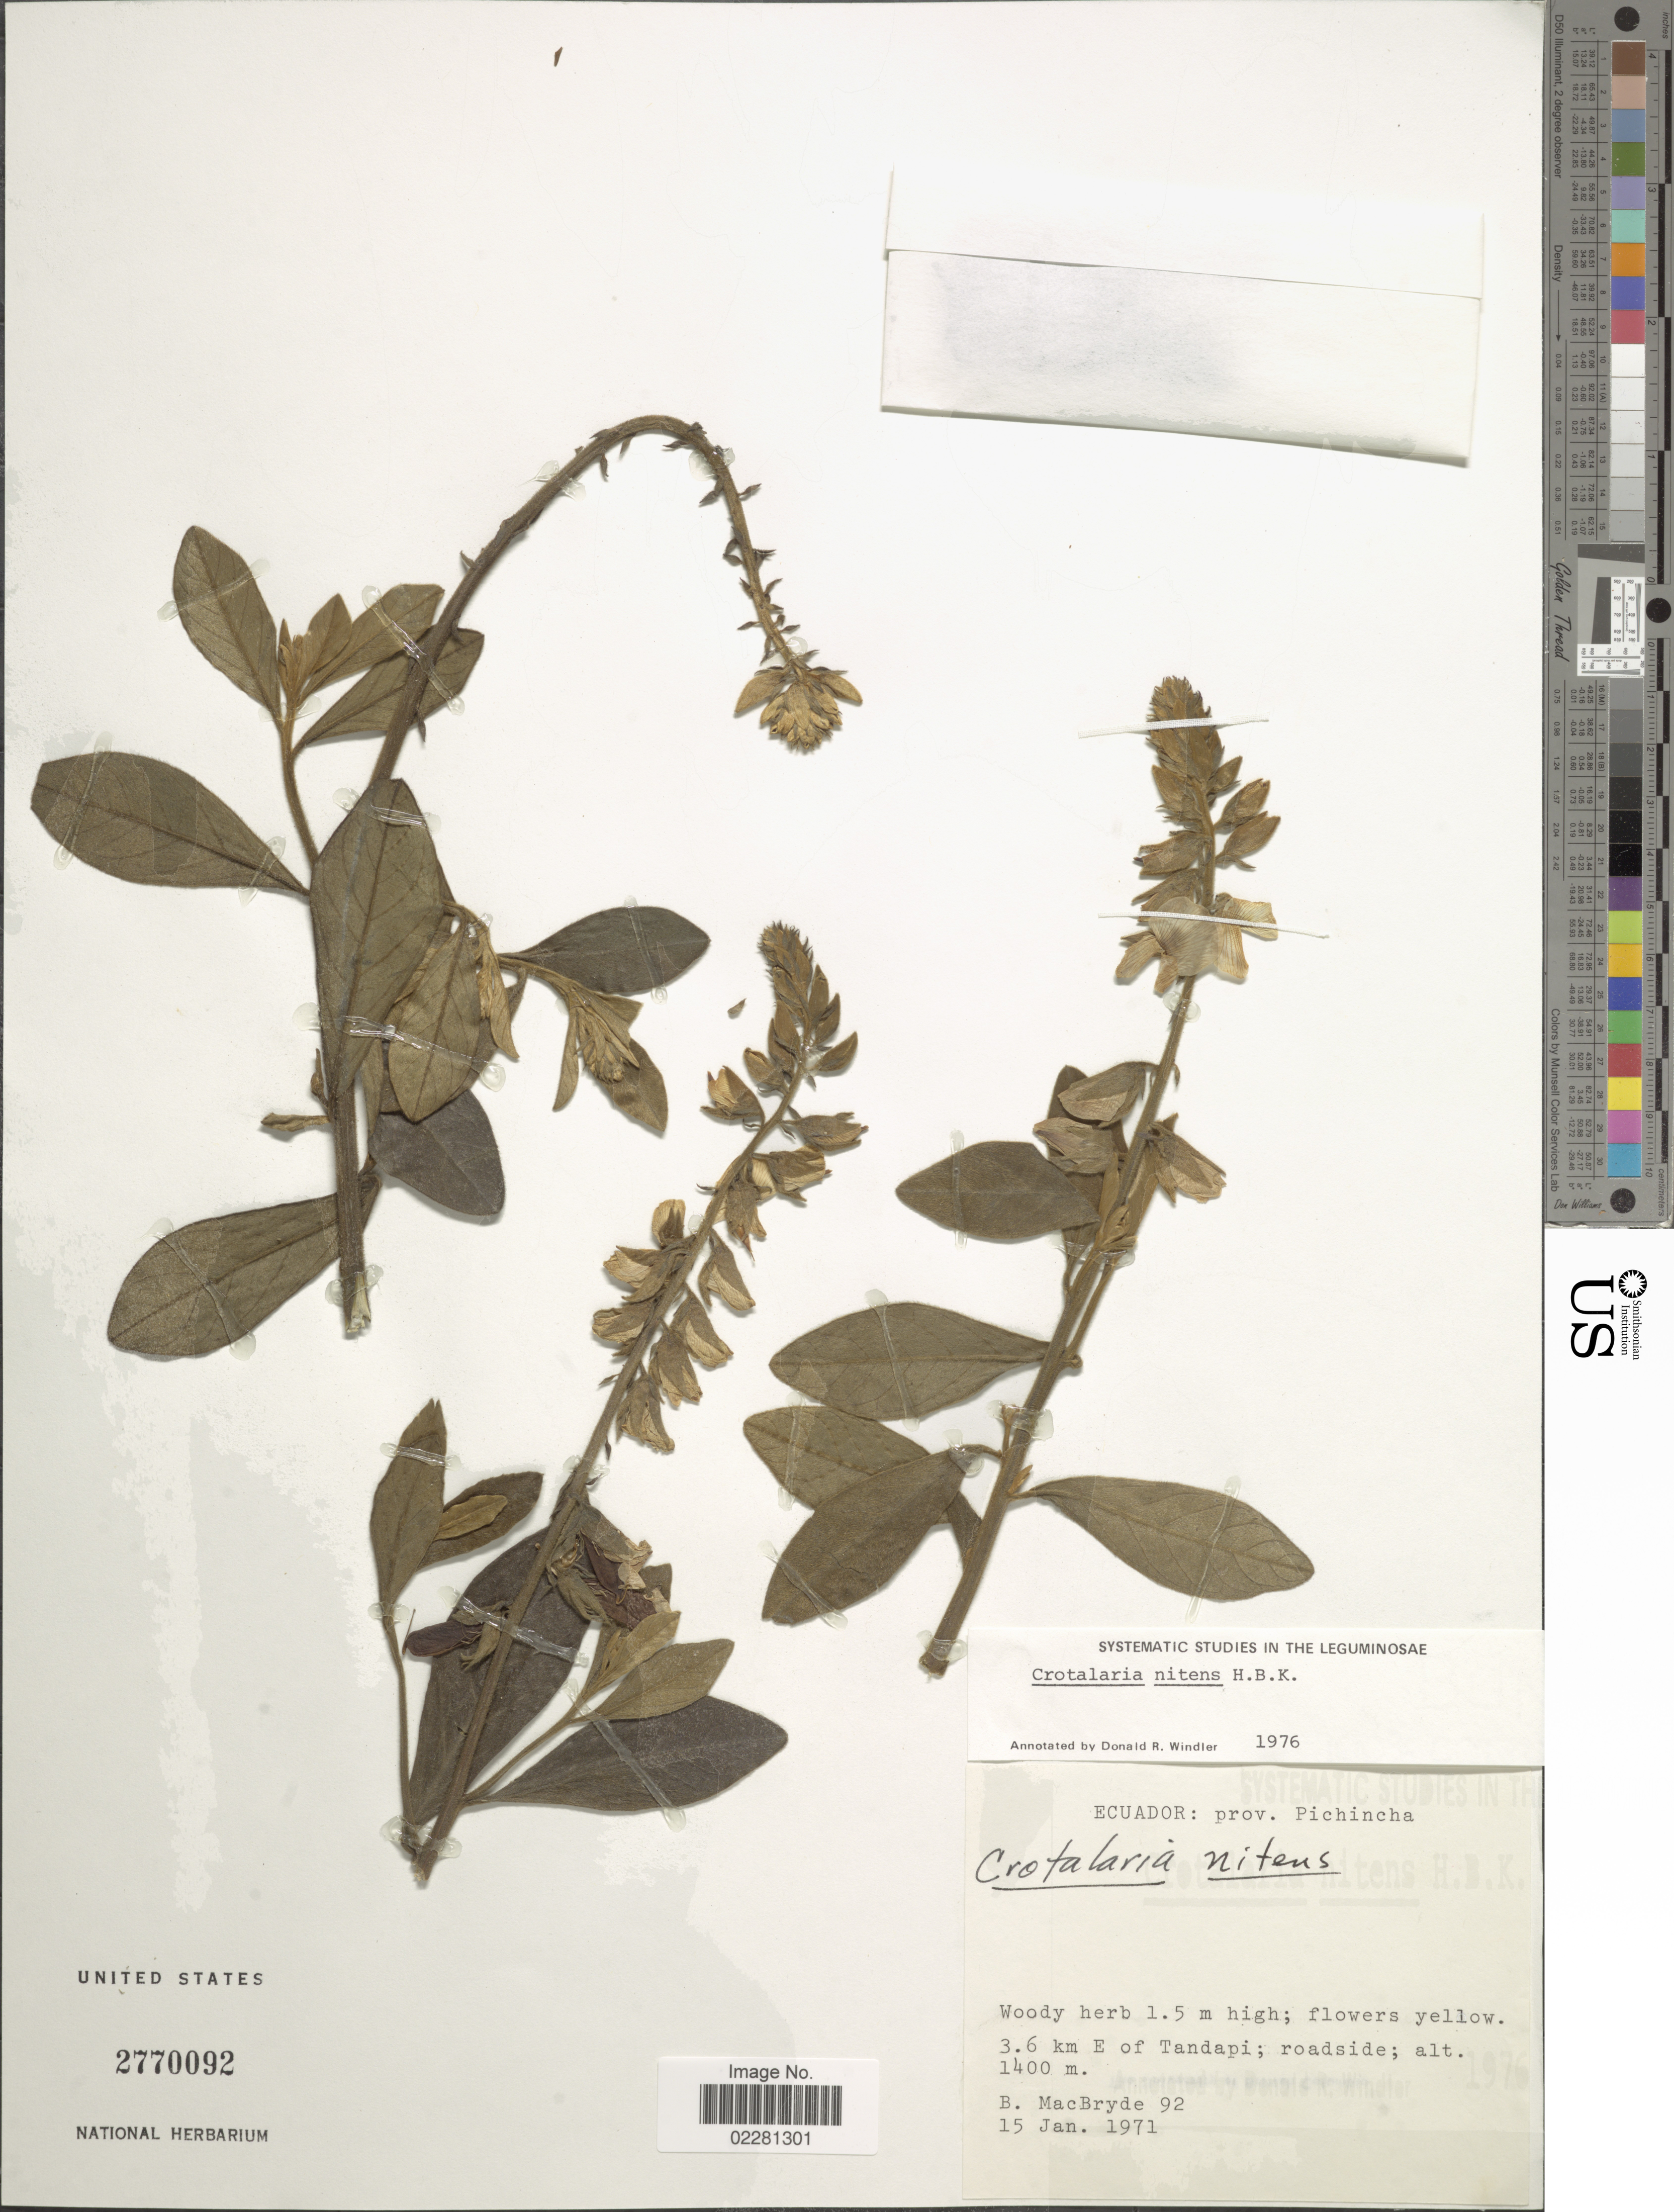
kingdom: Plantae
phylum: Tracheophyta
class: Magnoliopsida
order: Fabales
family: Fabaceae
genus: Crotalaria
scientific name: Crotalaria nitens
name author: Kunth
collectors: B. MacBryde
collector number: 92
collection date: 1971-01-15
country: Ecuador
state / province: Pichincha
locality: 3.6 km E of Tandapi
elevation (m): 1400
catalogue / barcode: US 2770092